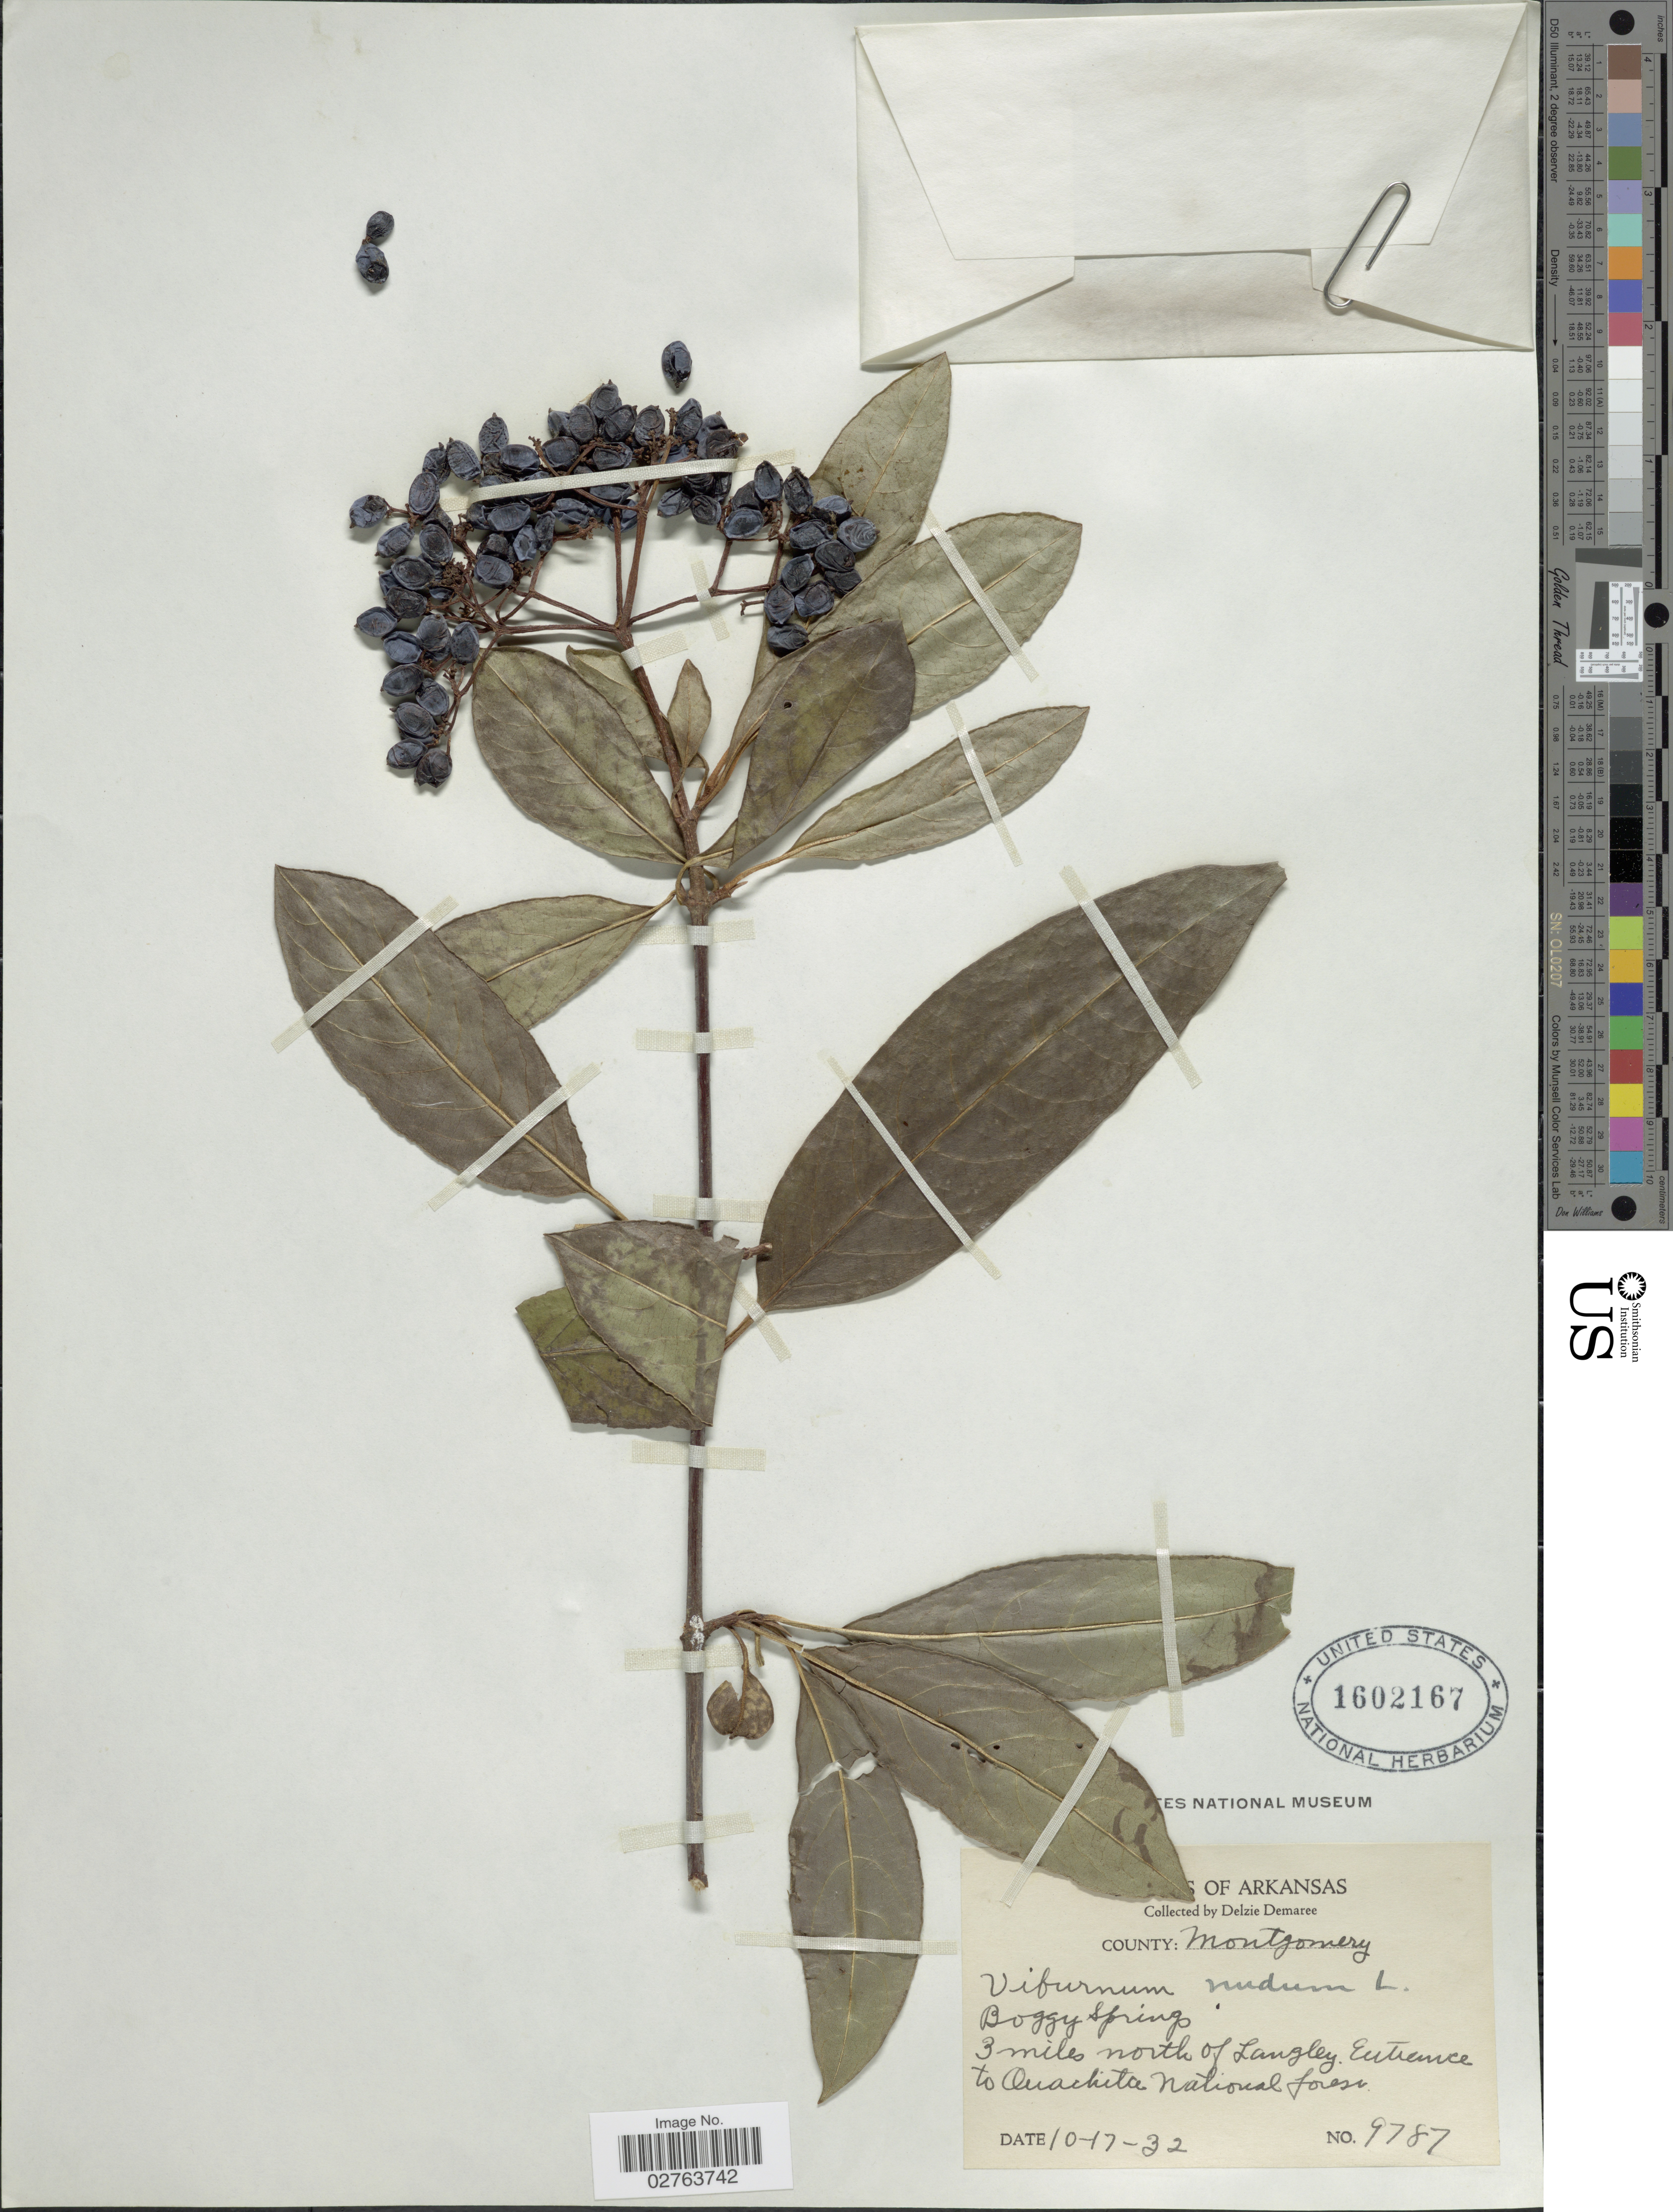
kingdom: Plantae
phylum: Tracheophyta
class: Magnoliopsida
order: Dipsacales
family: Viburnaceae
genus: Viburnum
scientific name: Viburnum nudum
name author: L.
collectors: D. Demaree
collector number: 9787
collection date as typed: Transcribed d/m/y: 10/12/32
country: United States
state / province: Arkansas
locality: County: Montgomery. Boggy Springs. 3 miles north of Langley. Entrance to Quachita National forest.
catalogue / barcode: US 1602167